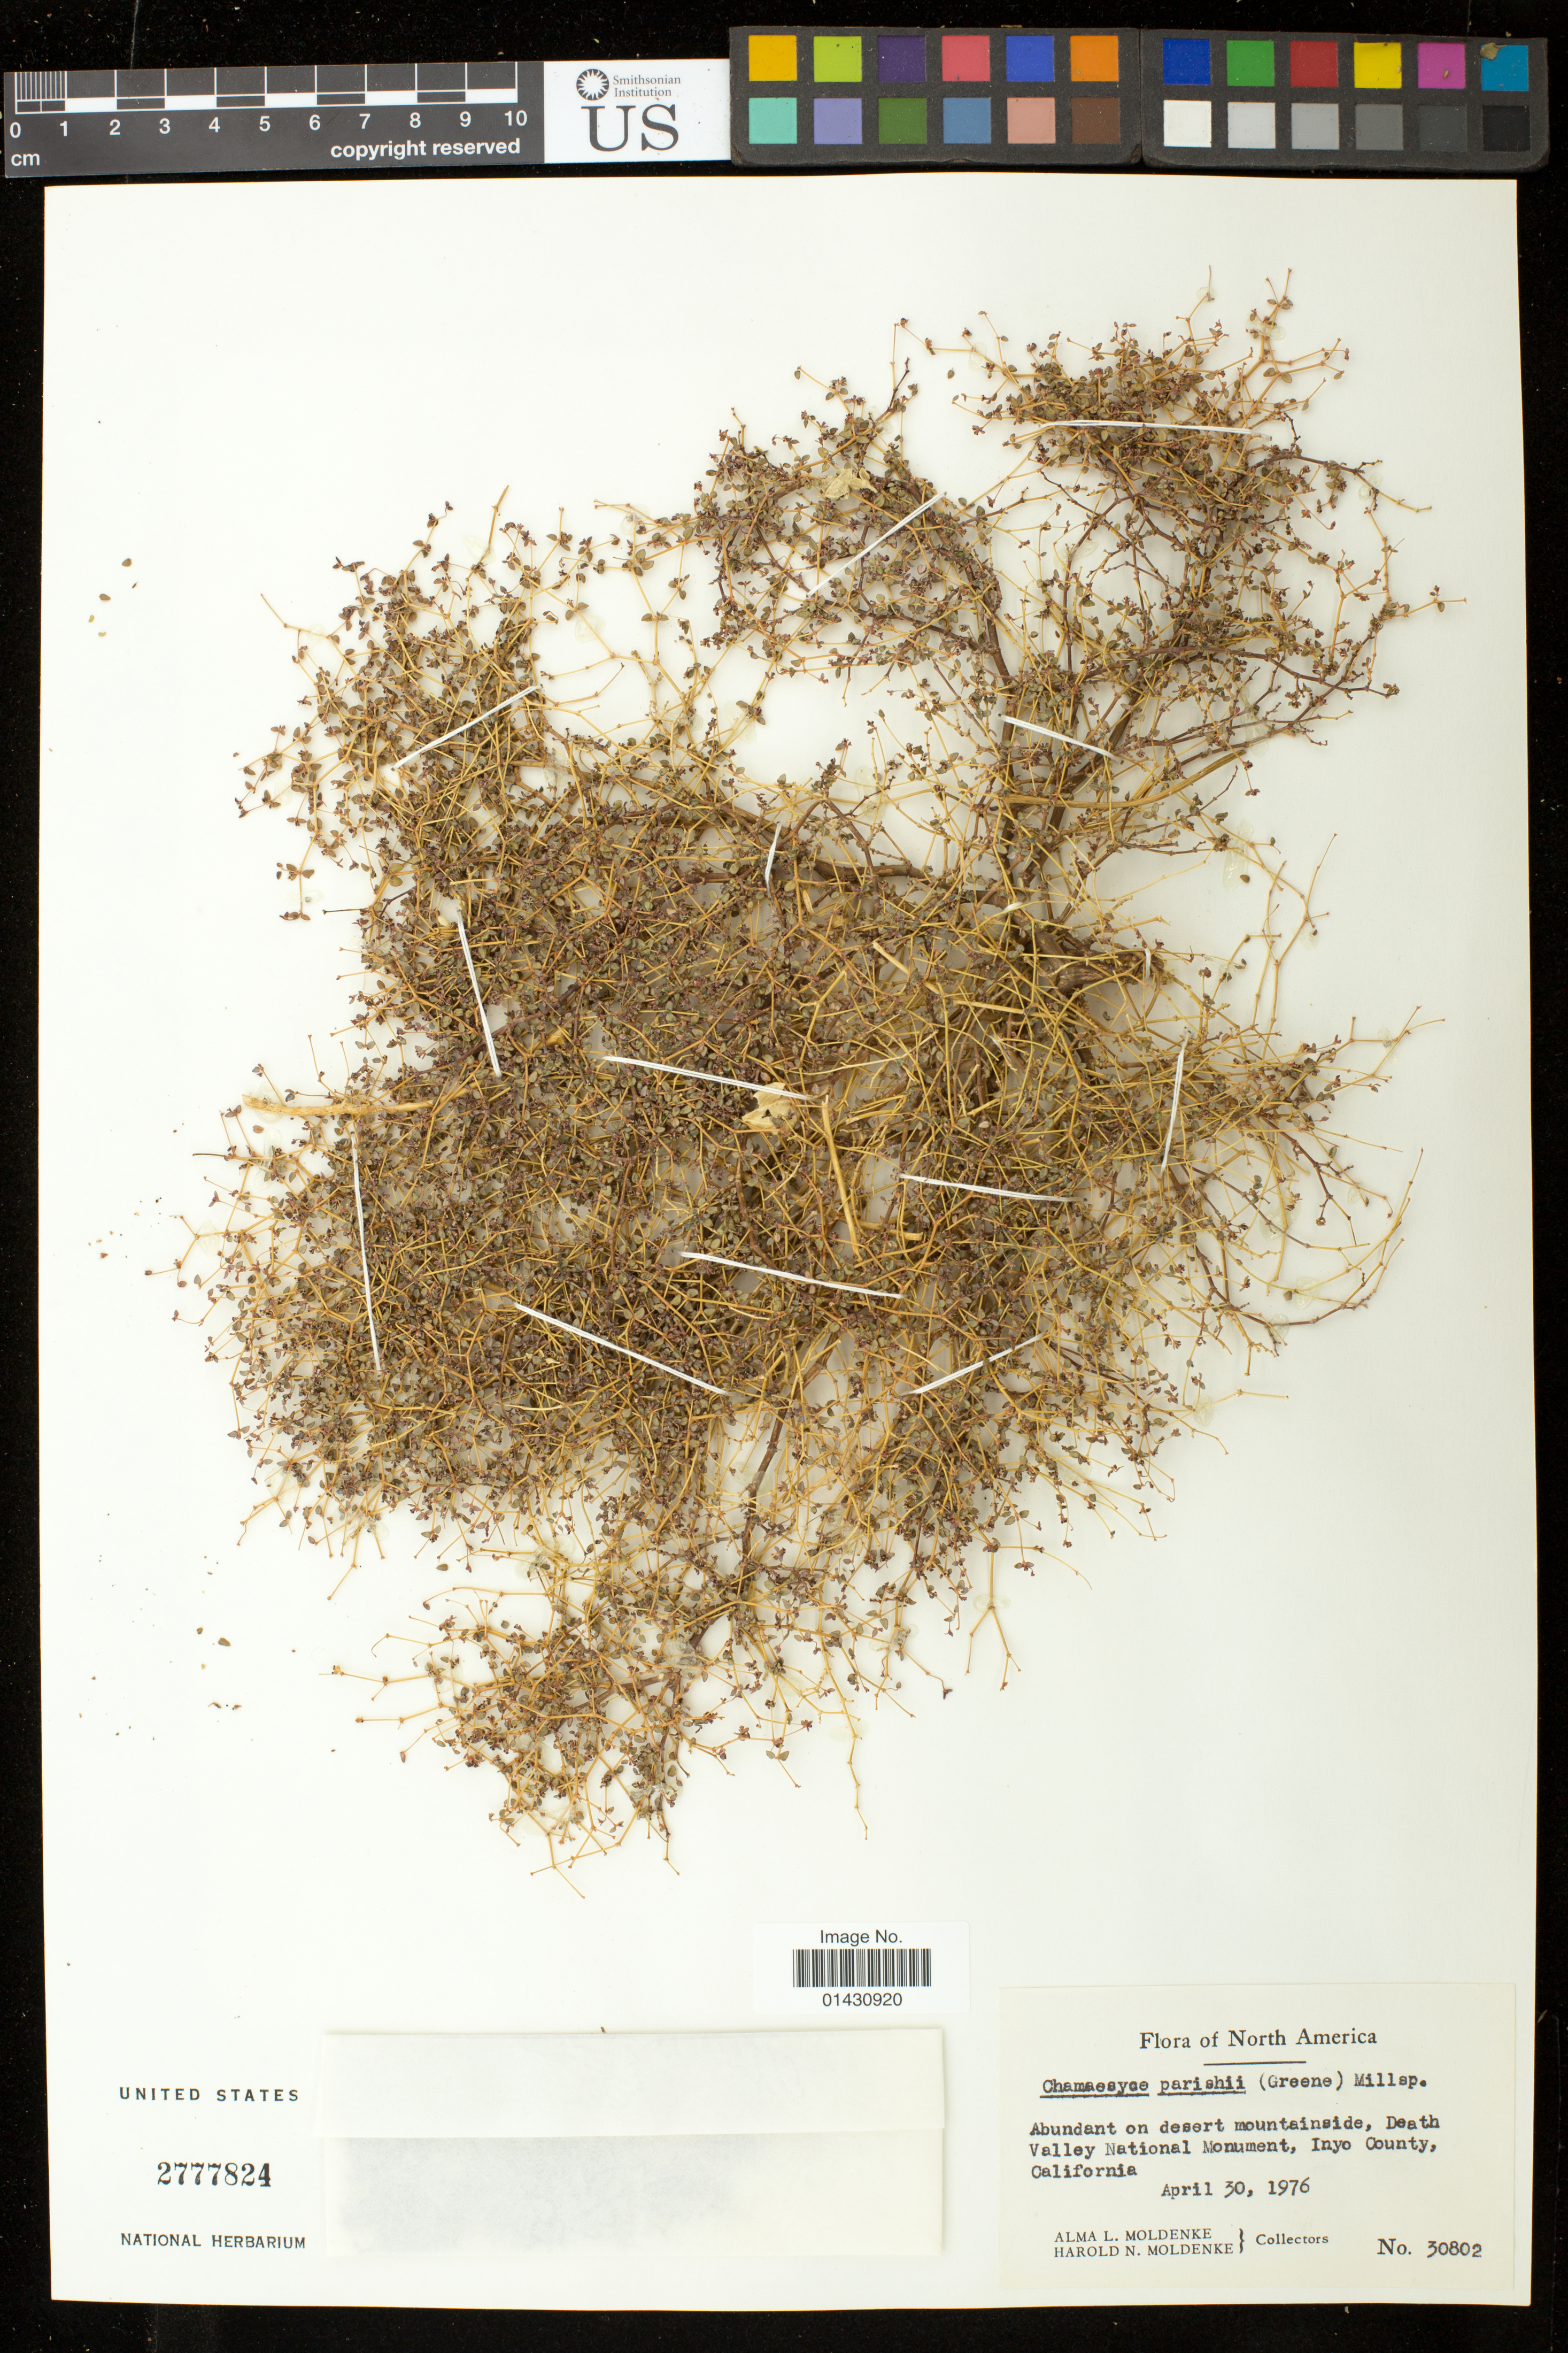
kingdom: Plantae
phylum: Tracheophyta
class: Magnoliopsida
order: Malpighiales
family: Euphorbiaceae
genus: Euphorbia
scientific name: Euphorbia parishii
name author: Greene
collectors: A. L. Moldenke & H. N. Moldenke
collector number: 30802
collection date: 1976-04-30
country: United States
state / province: California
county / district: Inyo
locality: Death Valley National Monument.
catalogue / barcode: US 2777824